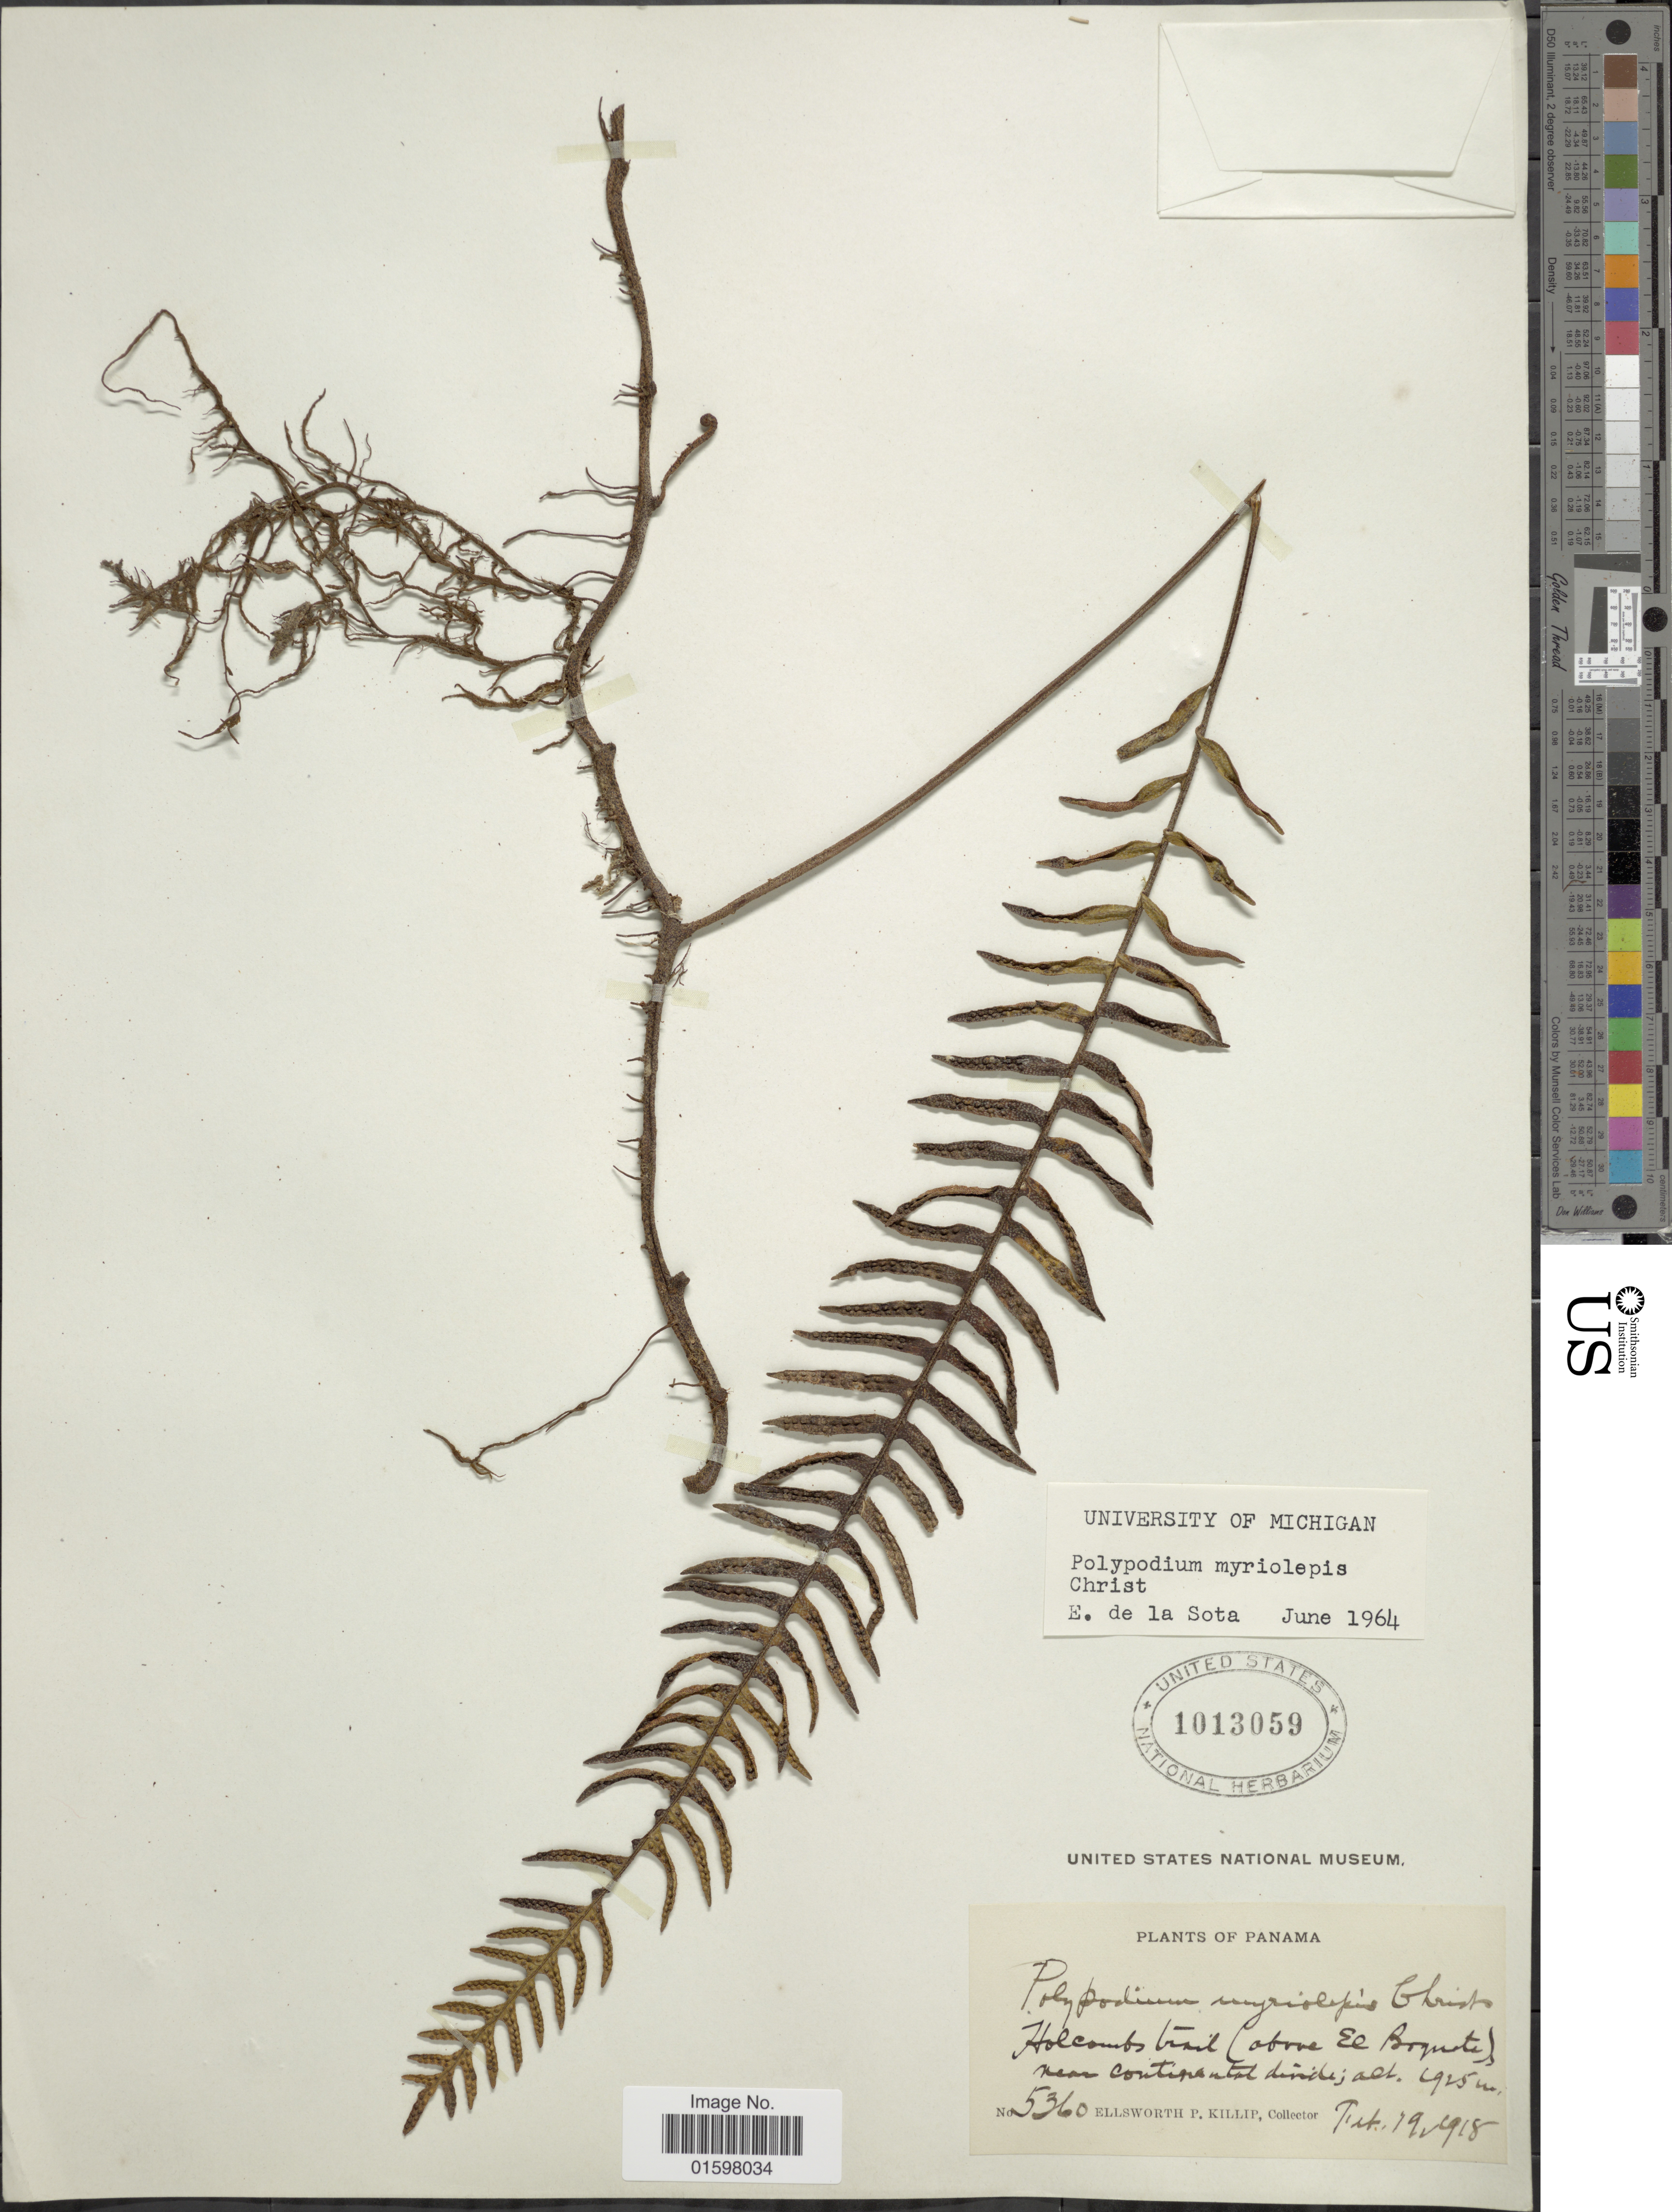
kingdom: Plantae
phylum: Tracheophyta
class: Polypodiopsida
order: Polypodiales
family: Polypodiaceae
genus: Pleopeltis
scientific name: Pleopeltis myriolepis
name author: (Christ) A.R. Sm. & Tejero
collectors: E. P. Killip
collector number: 5360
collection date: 1918-02-19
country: Panama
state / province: Chiriqui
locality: Holcombs trail (above El Boquete), near continental divide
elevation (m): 1925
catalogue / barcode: US 1013059